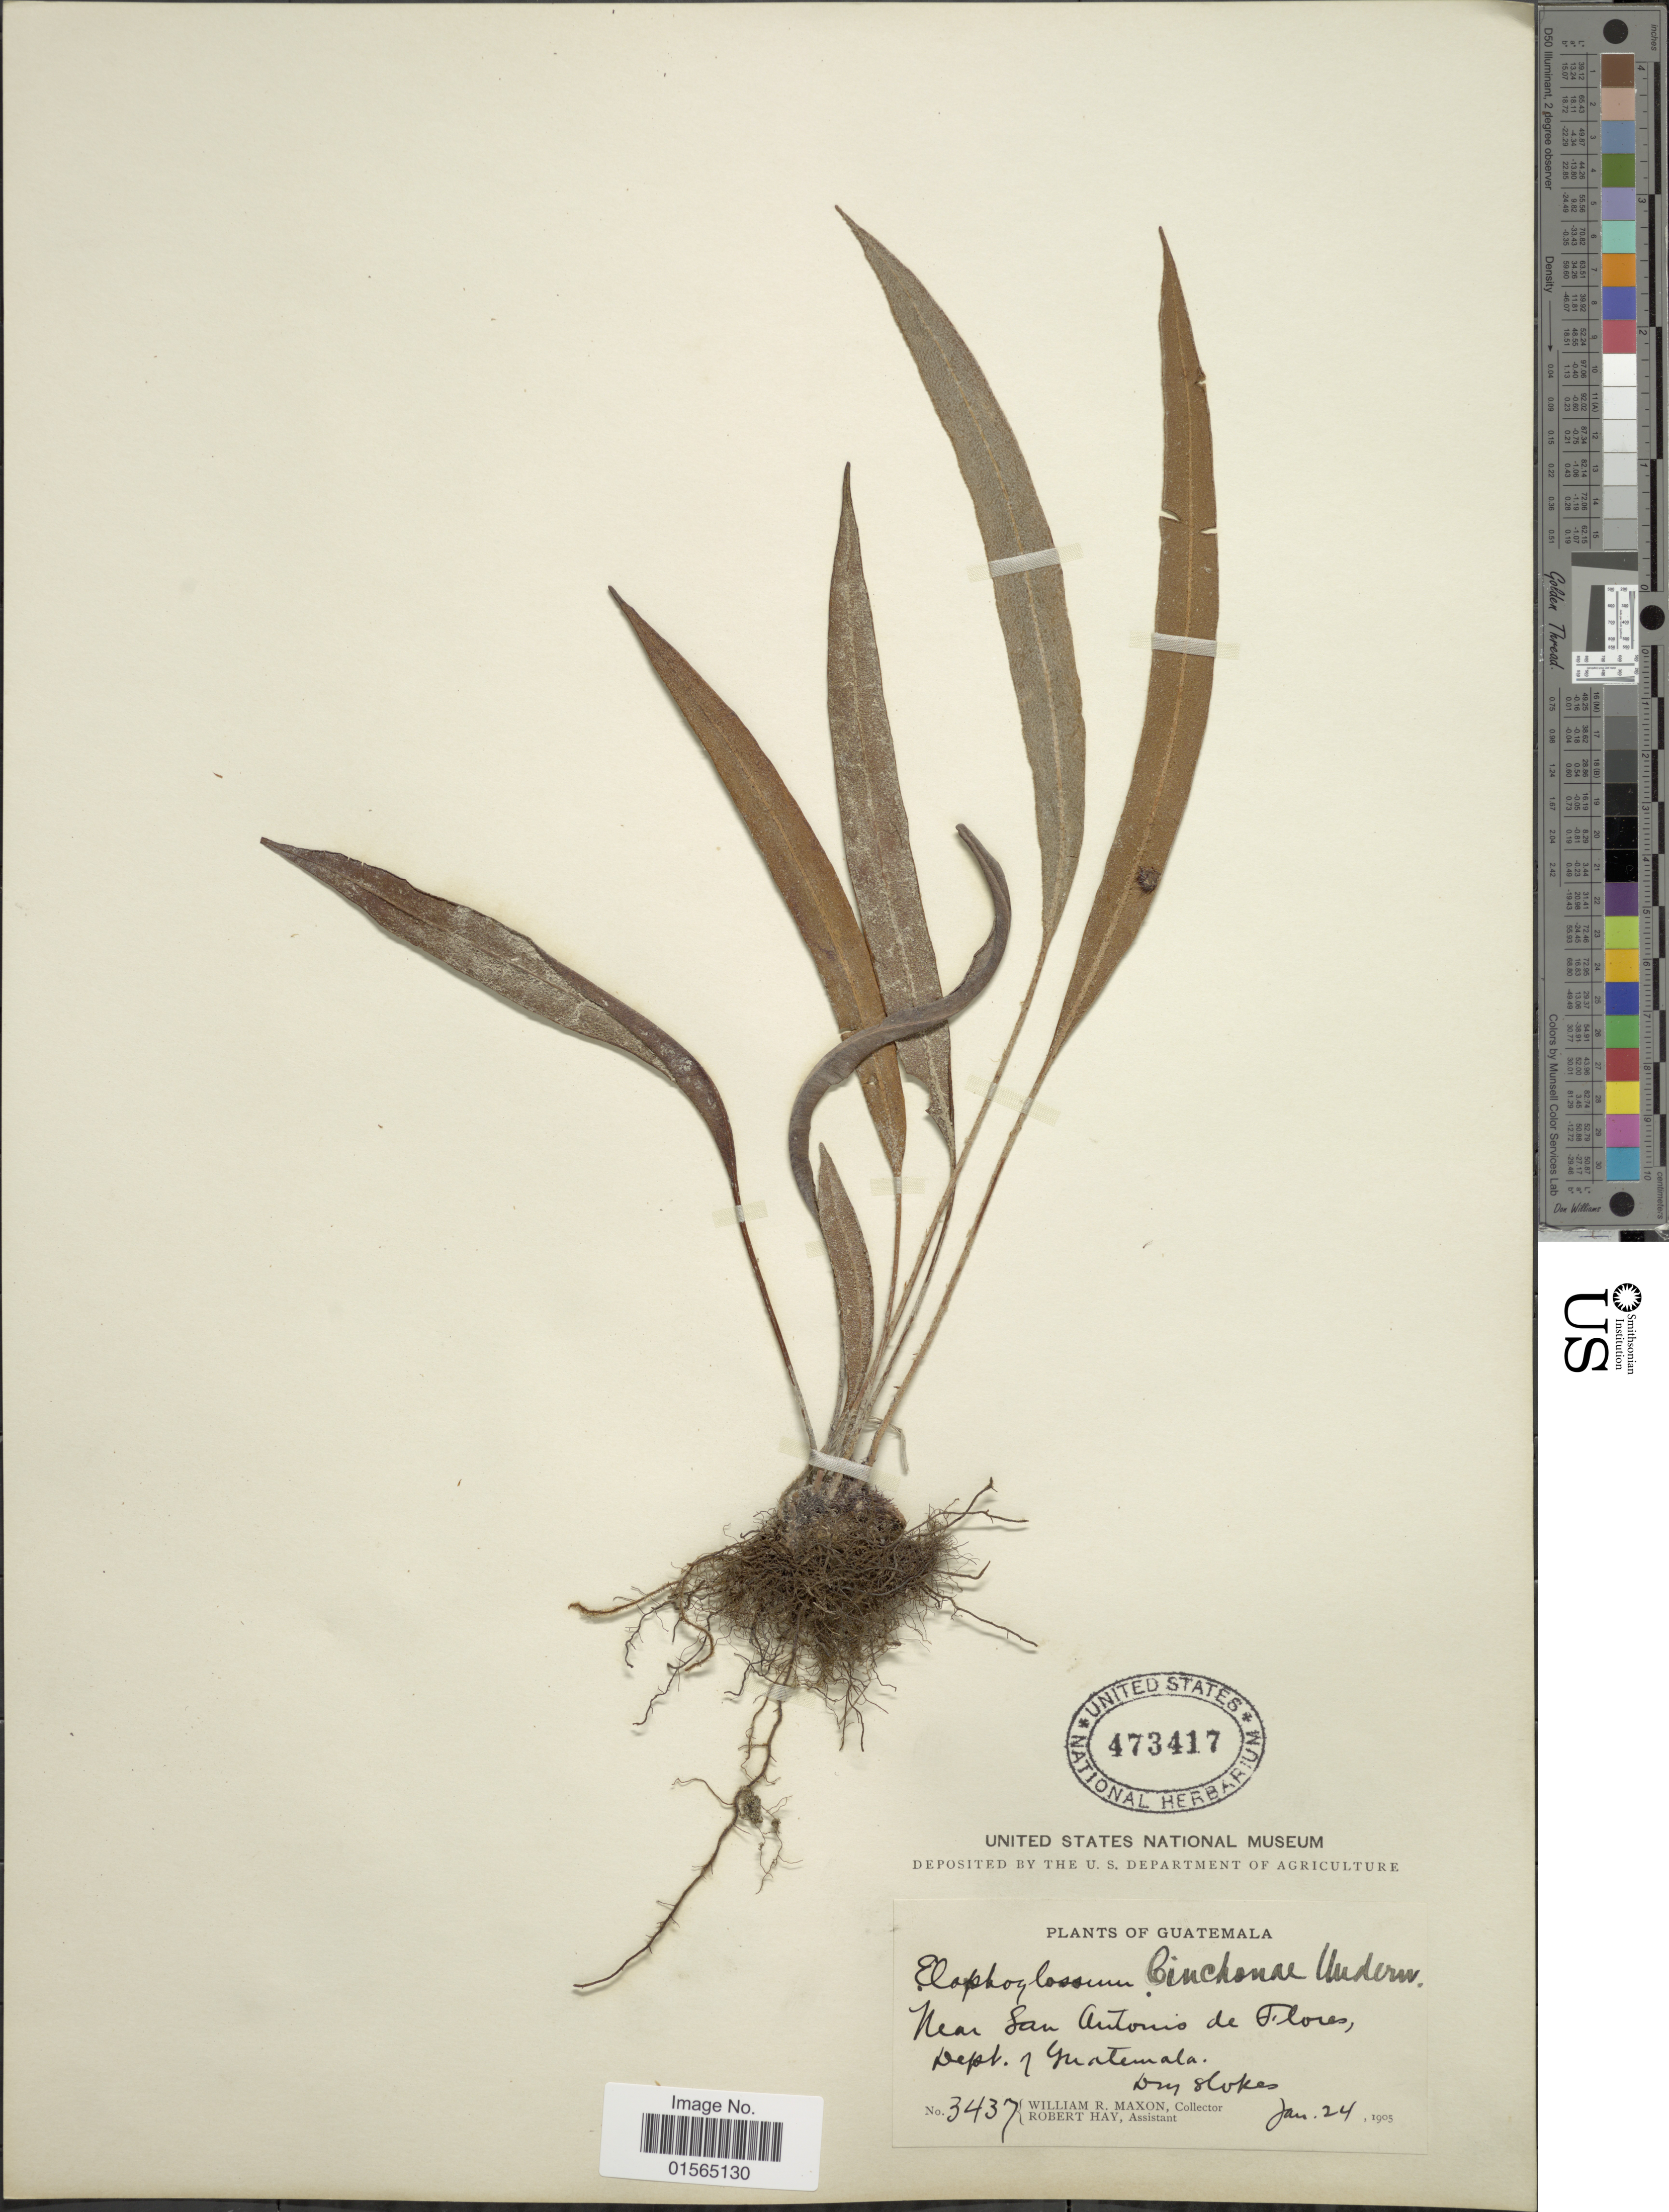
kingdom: Plantae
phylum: Tracheophyta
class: Polypodiopsida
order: Polypodiales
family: Dryopteridaceae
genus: Elaphoglossum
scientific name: Elaphoglossum tectum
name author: (Humb. & Bonpl.) Moore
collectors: W. R. Maxon & R. H. Hay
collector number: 3437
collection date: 1905-01-24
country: Guatemala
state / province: Guatemala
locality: Near San Antonio de Flores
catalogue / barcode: US 473417